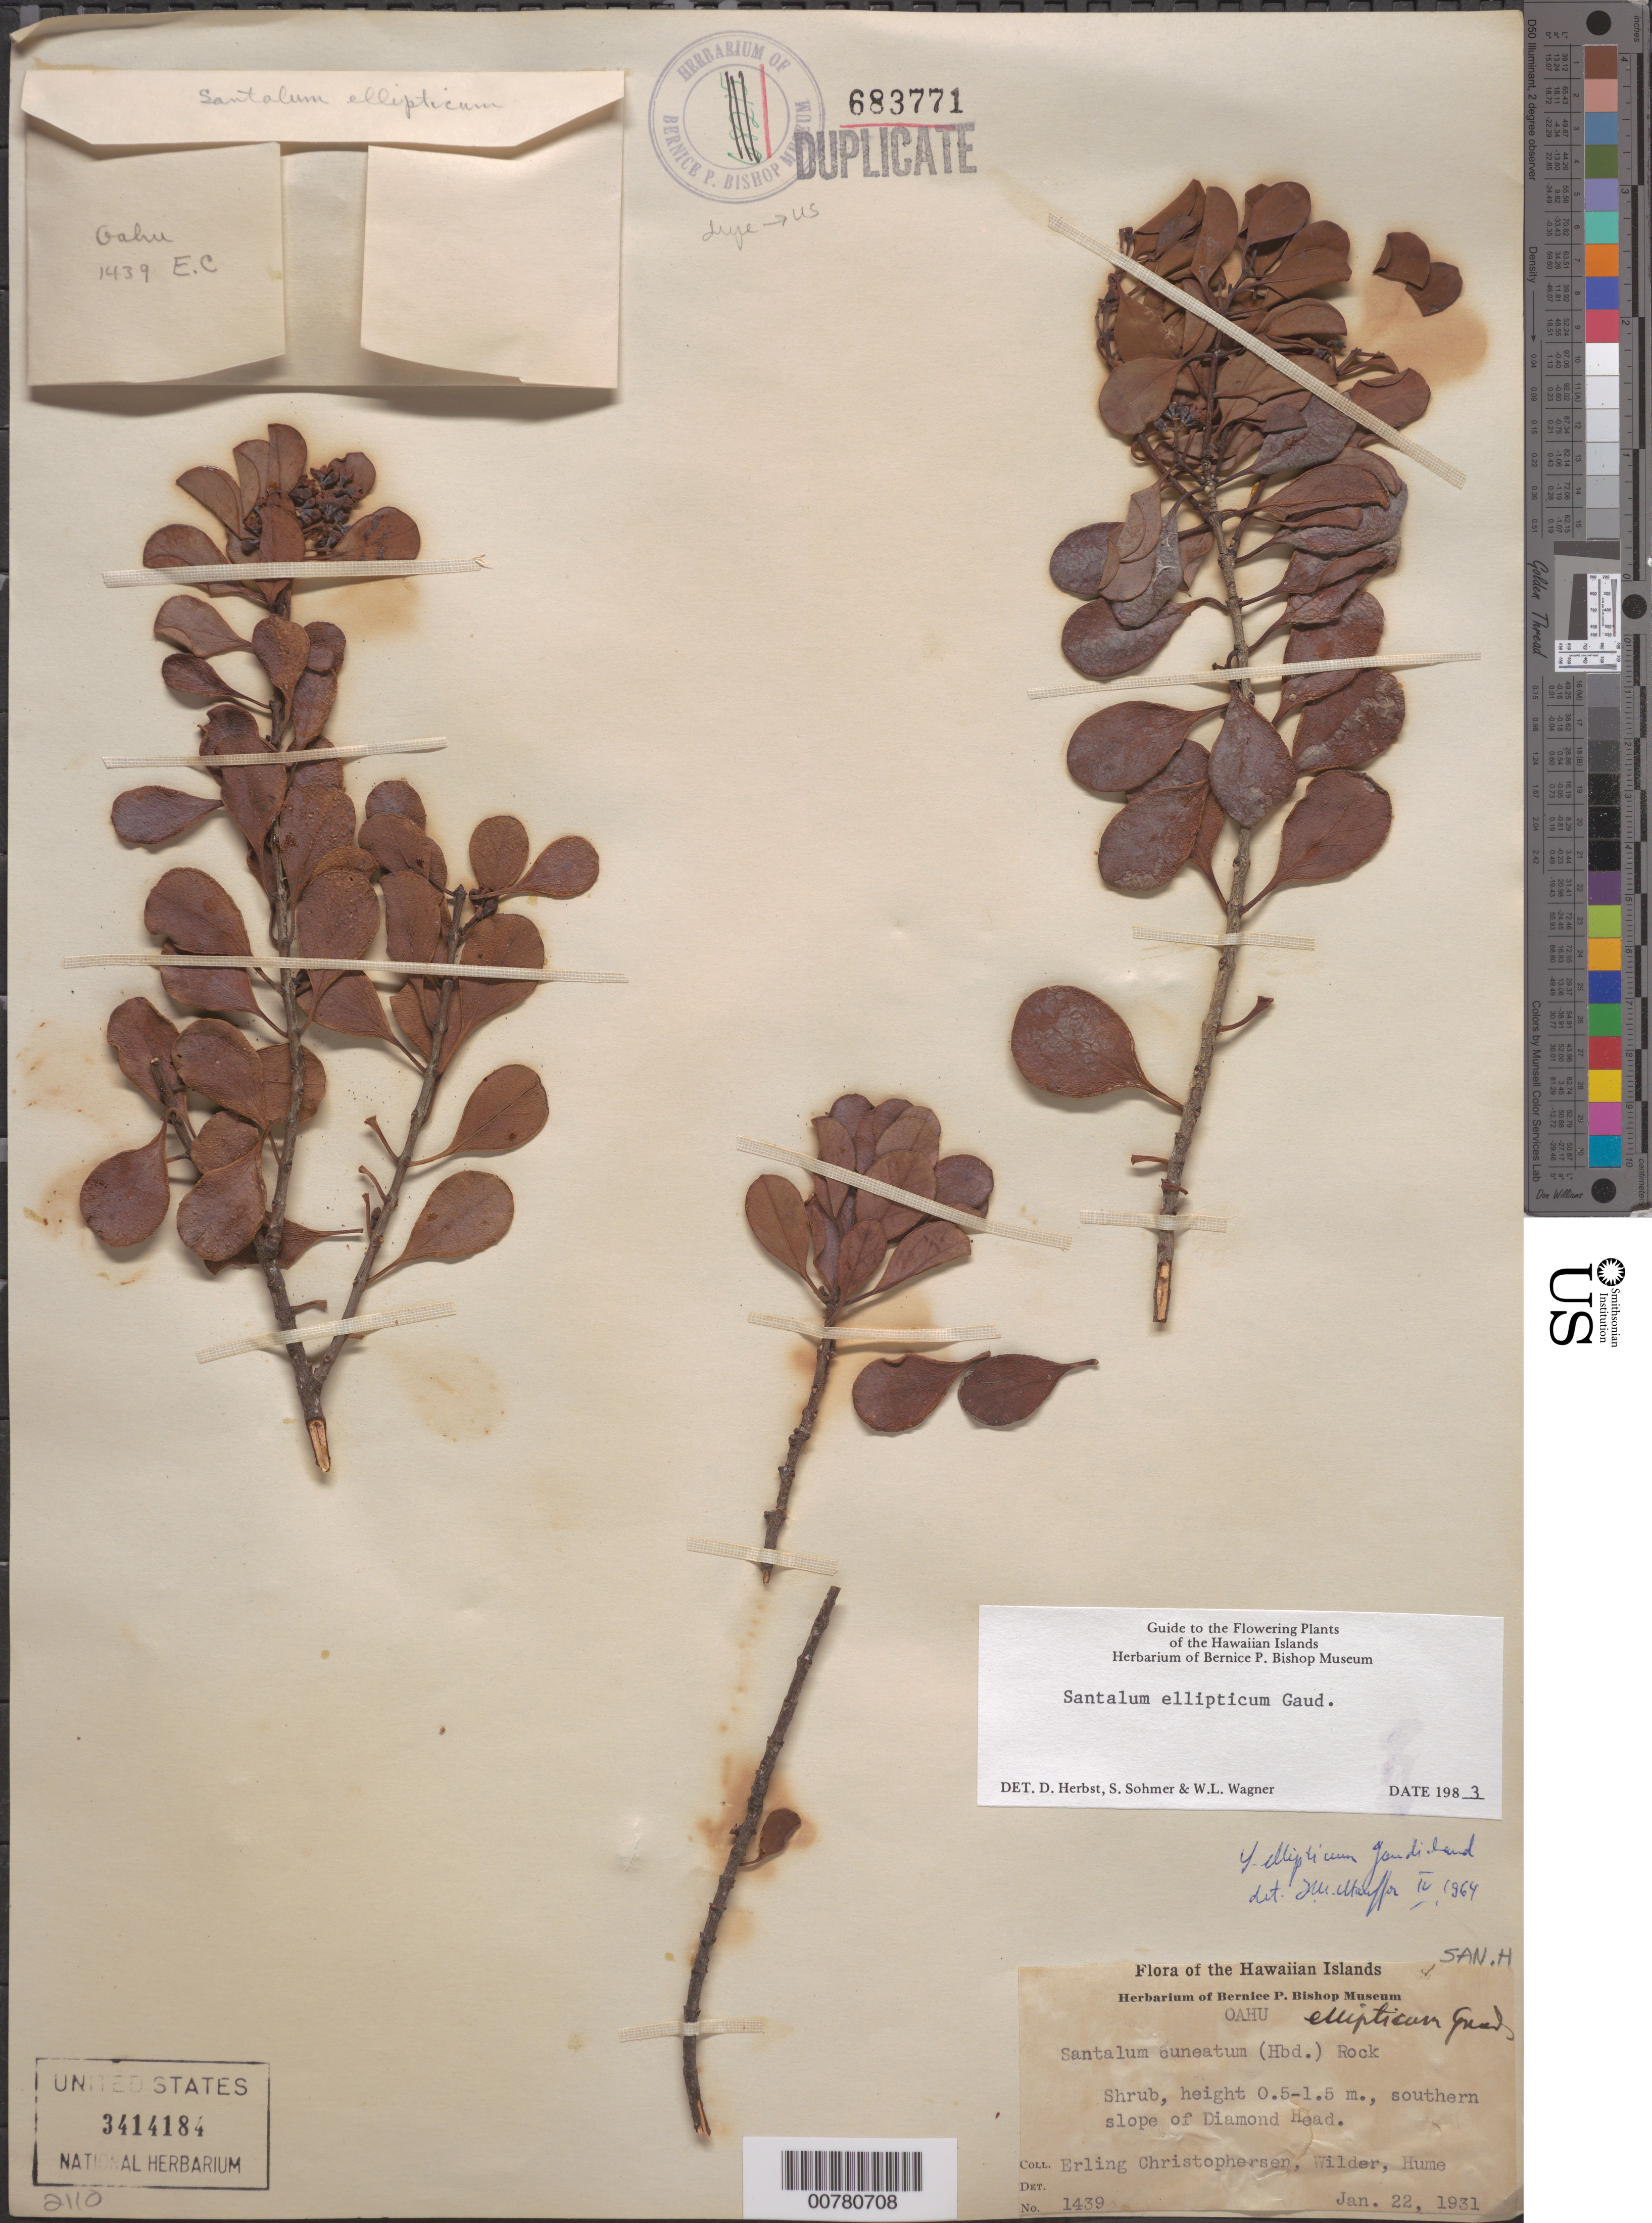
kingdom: Plantae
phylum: Tracheophyta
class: Magnoliopsida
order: Santalales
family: Santalaceae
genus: Santalum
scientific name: Santalum ellipticum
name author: Gaudich.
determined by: Herbst, D. R.; Sohmer, S. H.; Wagner, W. L.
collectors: E. Christophersen, -. Wilder & E. P. Hume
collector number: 1439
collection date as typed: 22 Jan 1931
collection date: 1931-01-22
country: United States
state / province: Hawaii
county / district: Honolulu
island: Oahu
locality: Southern slope of Diamond Head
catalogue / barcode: US 3414184